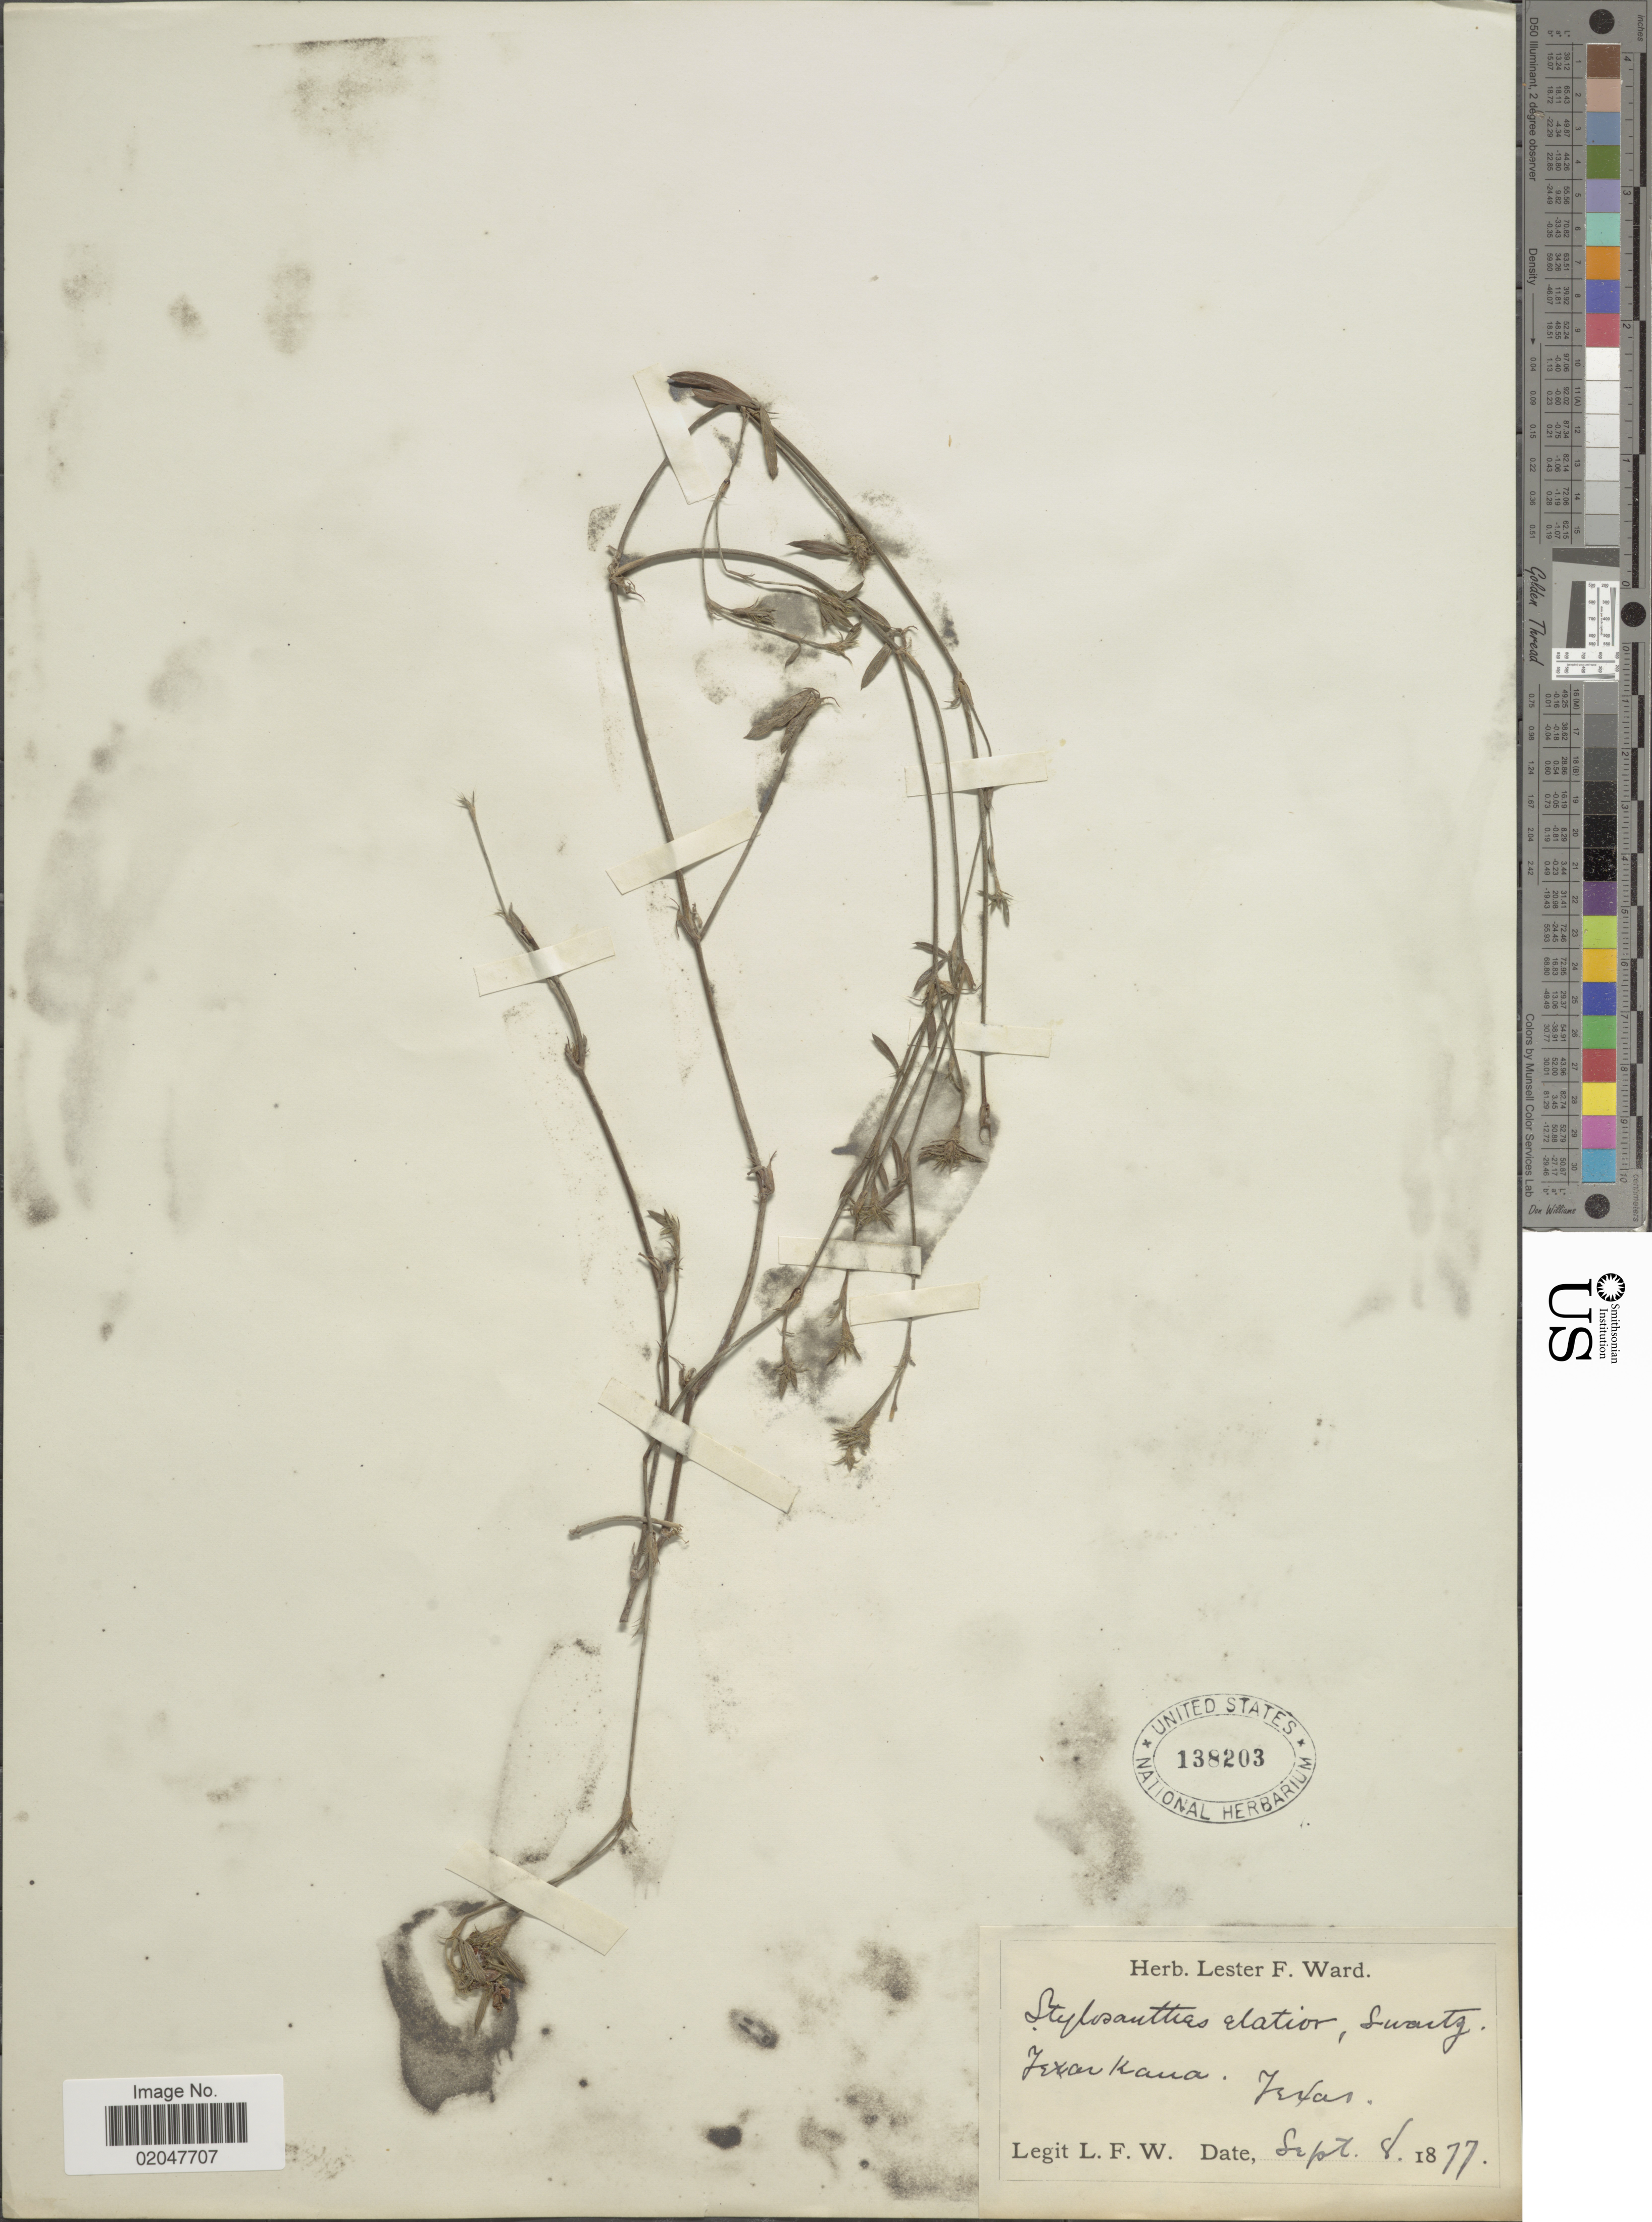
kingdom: Plantae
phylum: Tracheophyta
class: Magnoliopsida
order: Fabales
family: Fabaceae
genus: Stylosanthes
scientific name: Stylosanthes biflora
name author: (L.) Britton et al.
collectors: L. F. Ward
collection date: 1877-09-08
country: United States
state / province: Texas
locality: Texarkana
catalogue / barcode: US 138203